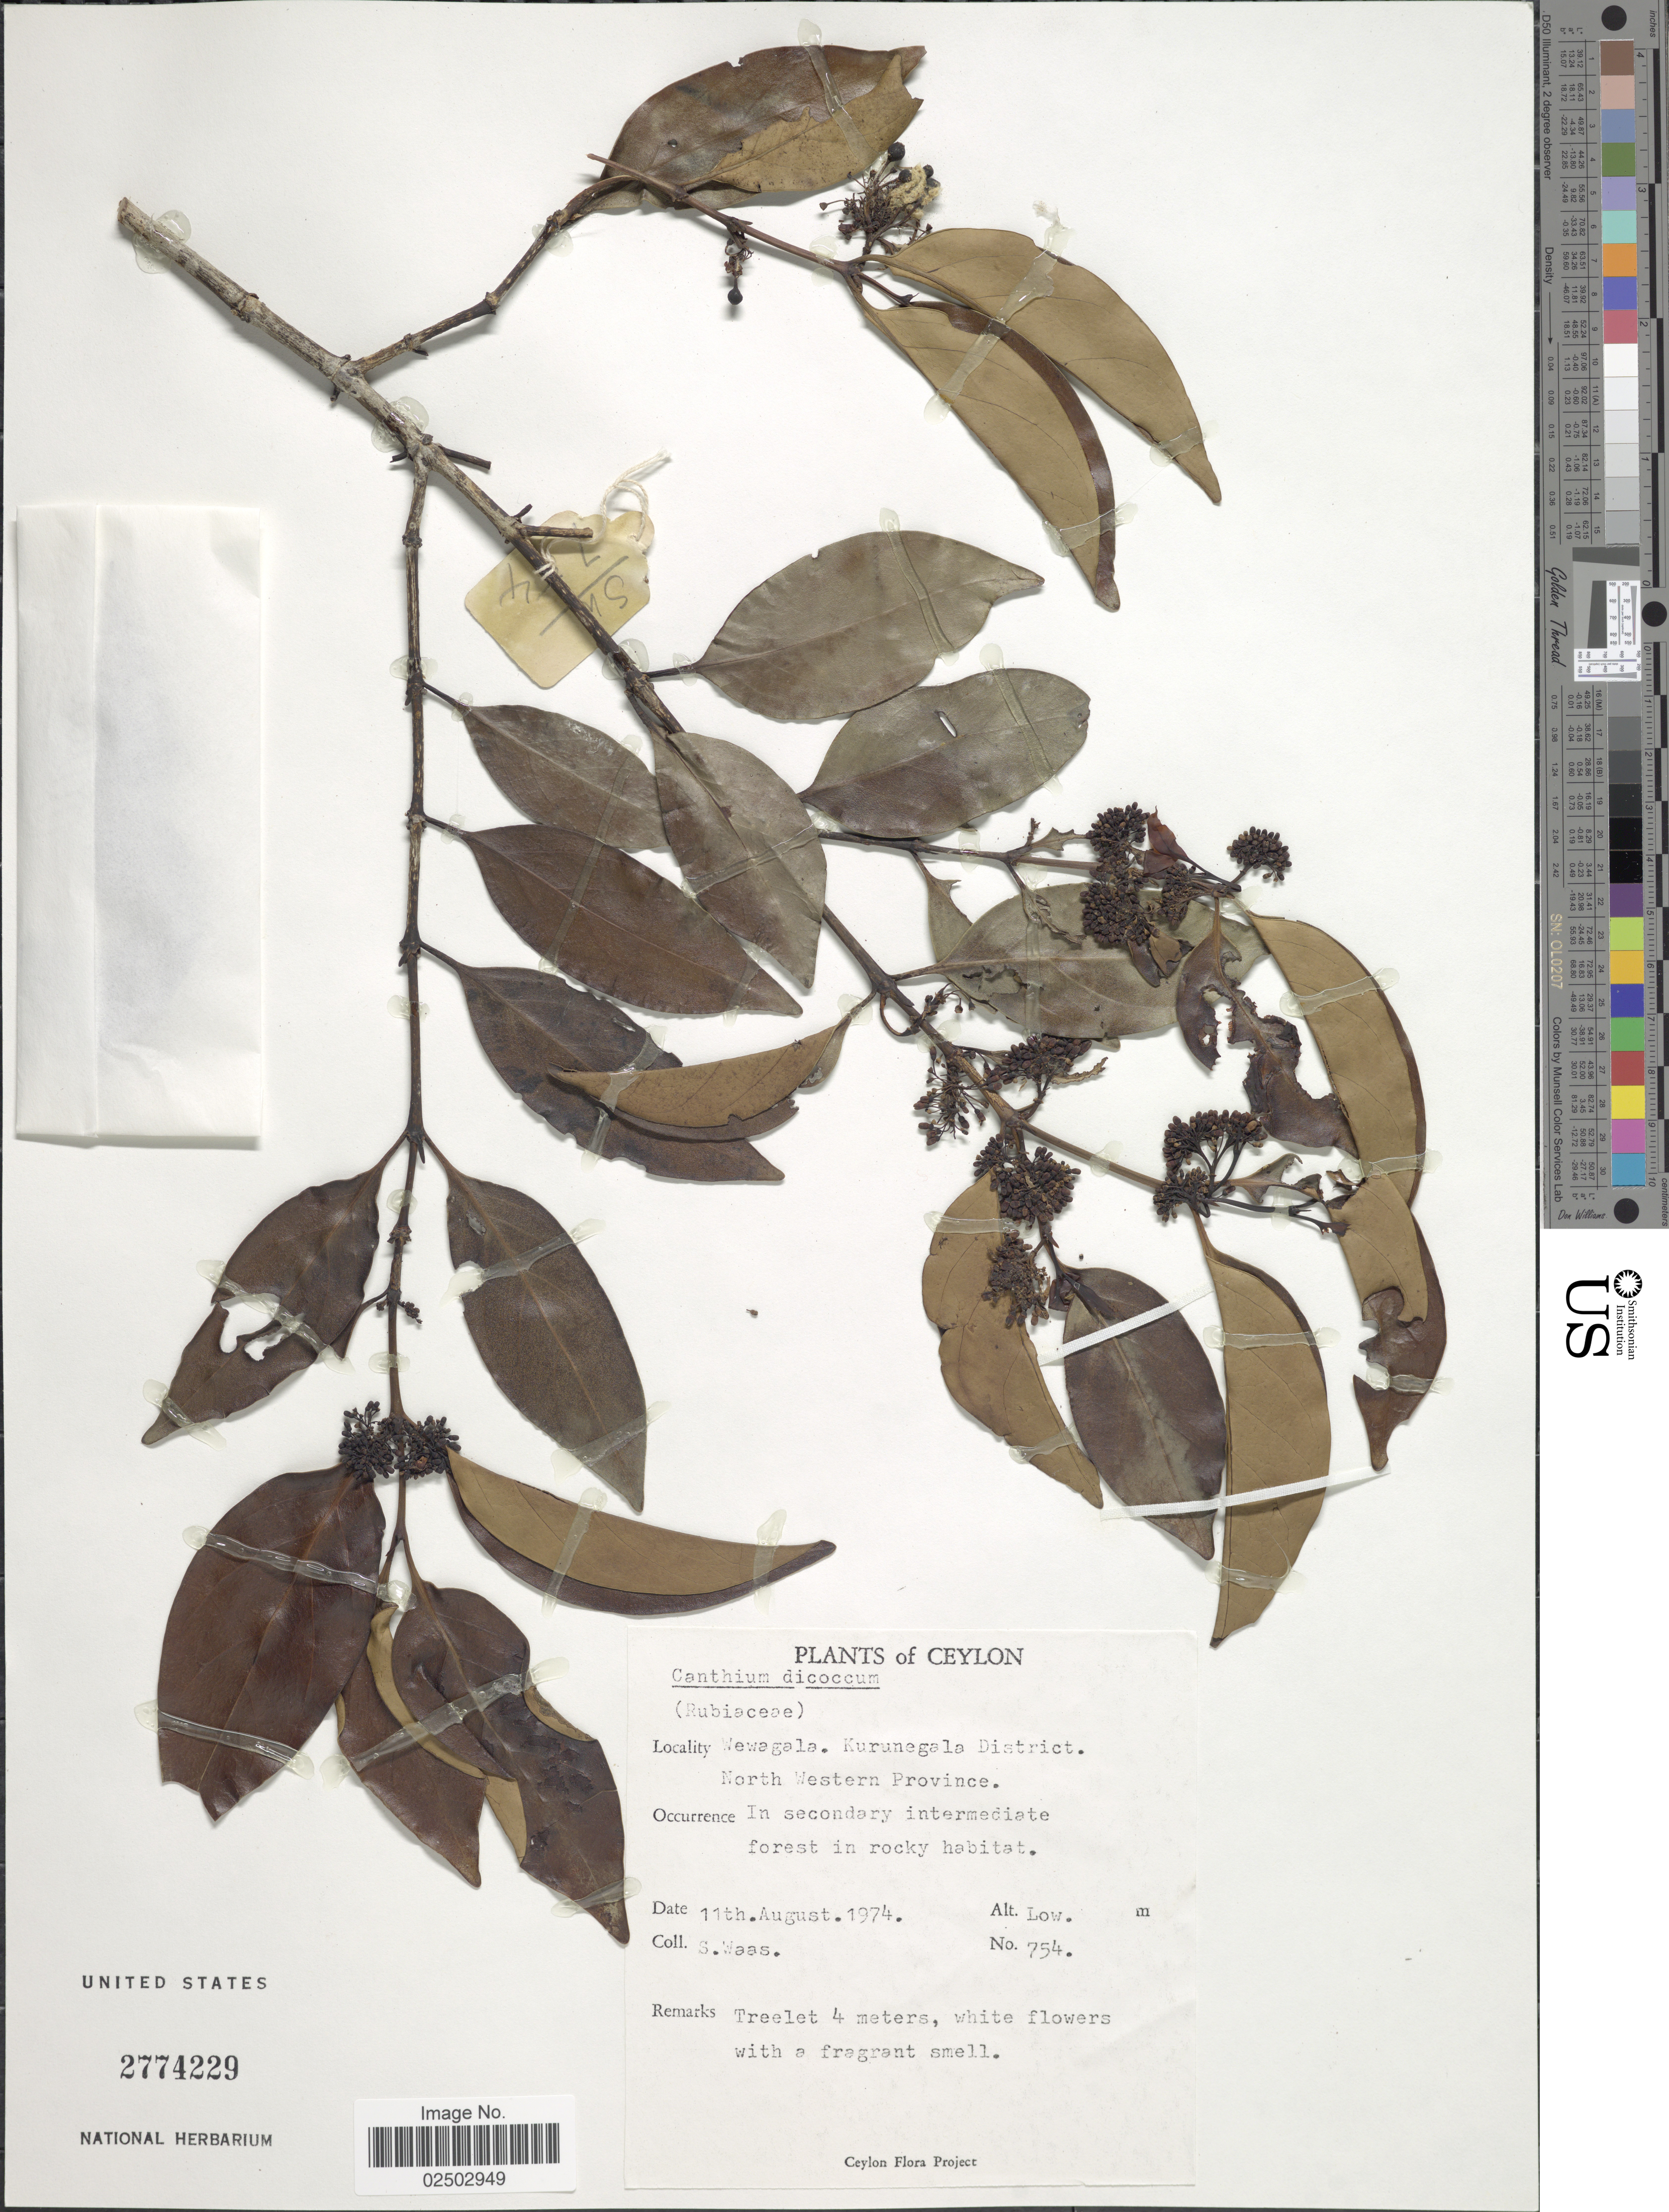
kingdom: Plantae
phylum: Tracheophyta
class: Magnoliopsida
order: Gentianales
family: Rubiaceae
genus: Canthium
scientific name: Canthium dicoccum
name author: (Gaertn.) Merr.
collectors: S. Waas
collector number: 754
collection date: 1974-08-11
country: Sri Lanka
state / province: North Western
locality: Ceylon, Wewagala, Kurunegala District, North Western Province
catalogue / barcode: US 2774229